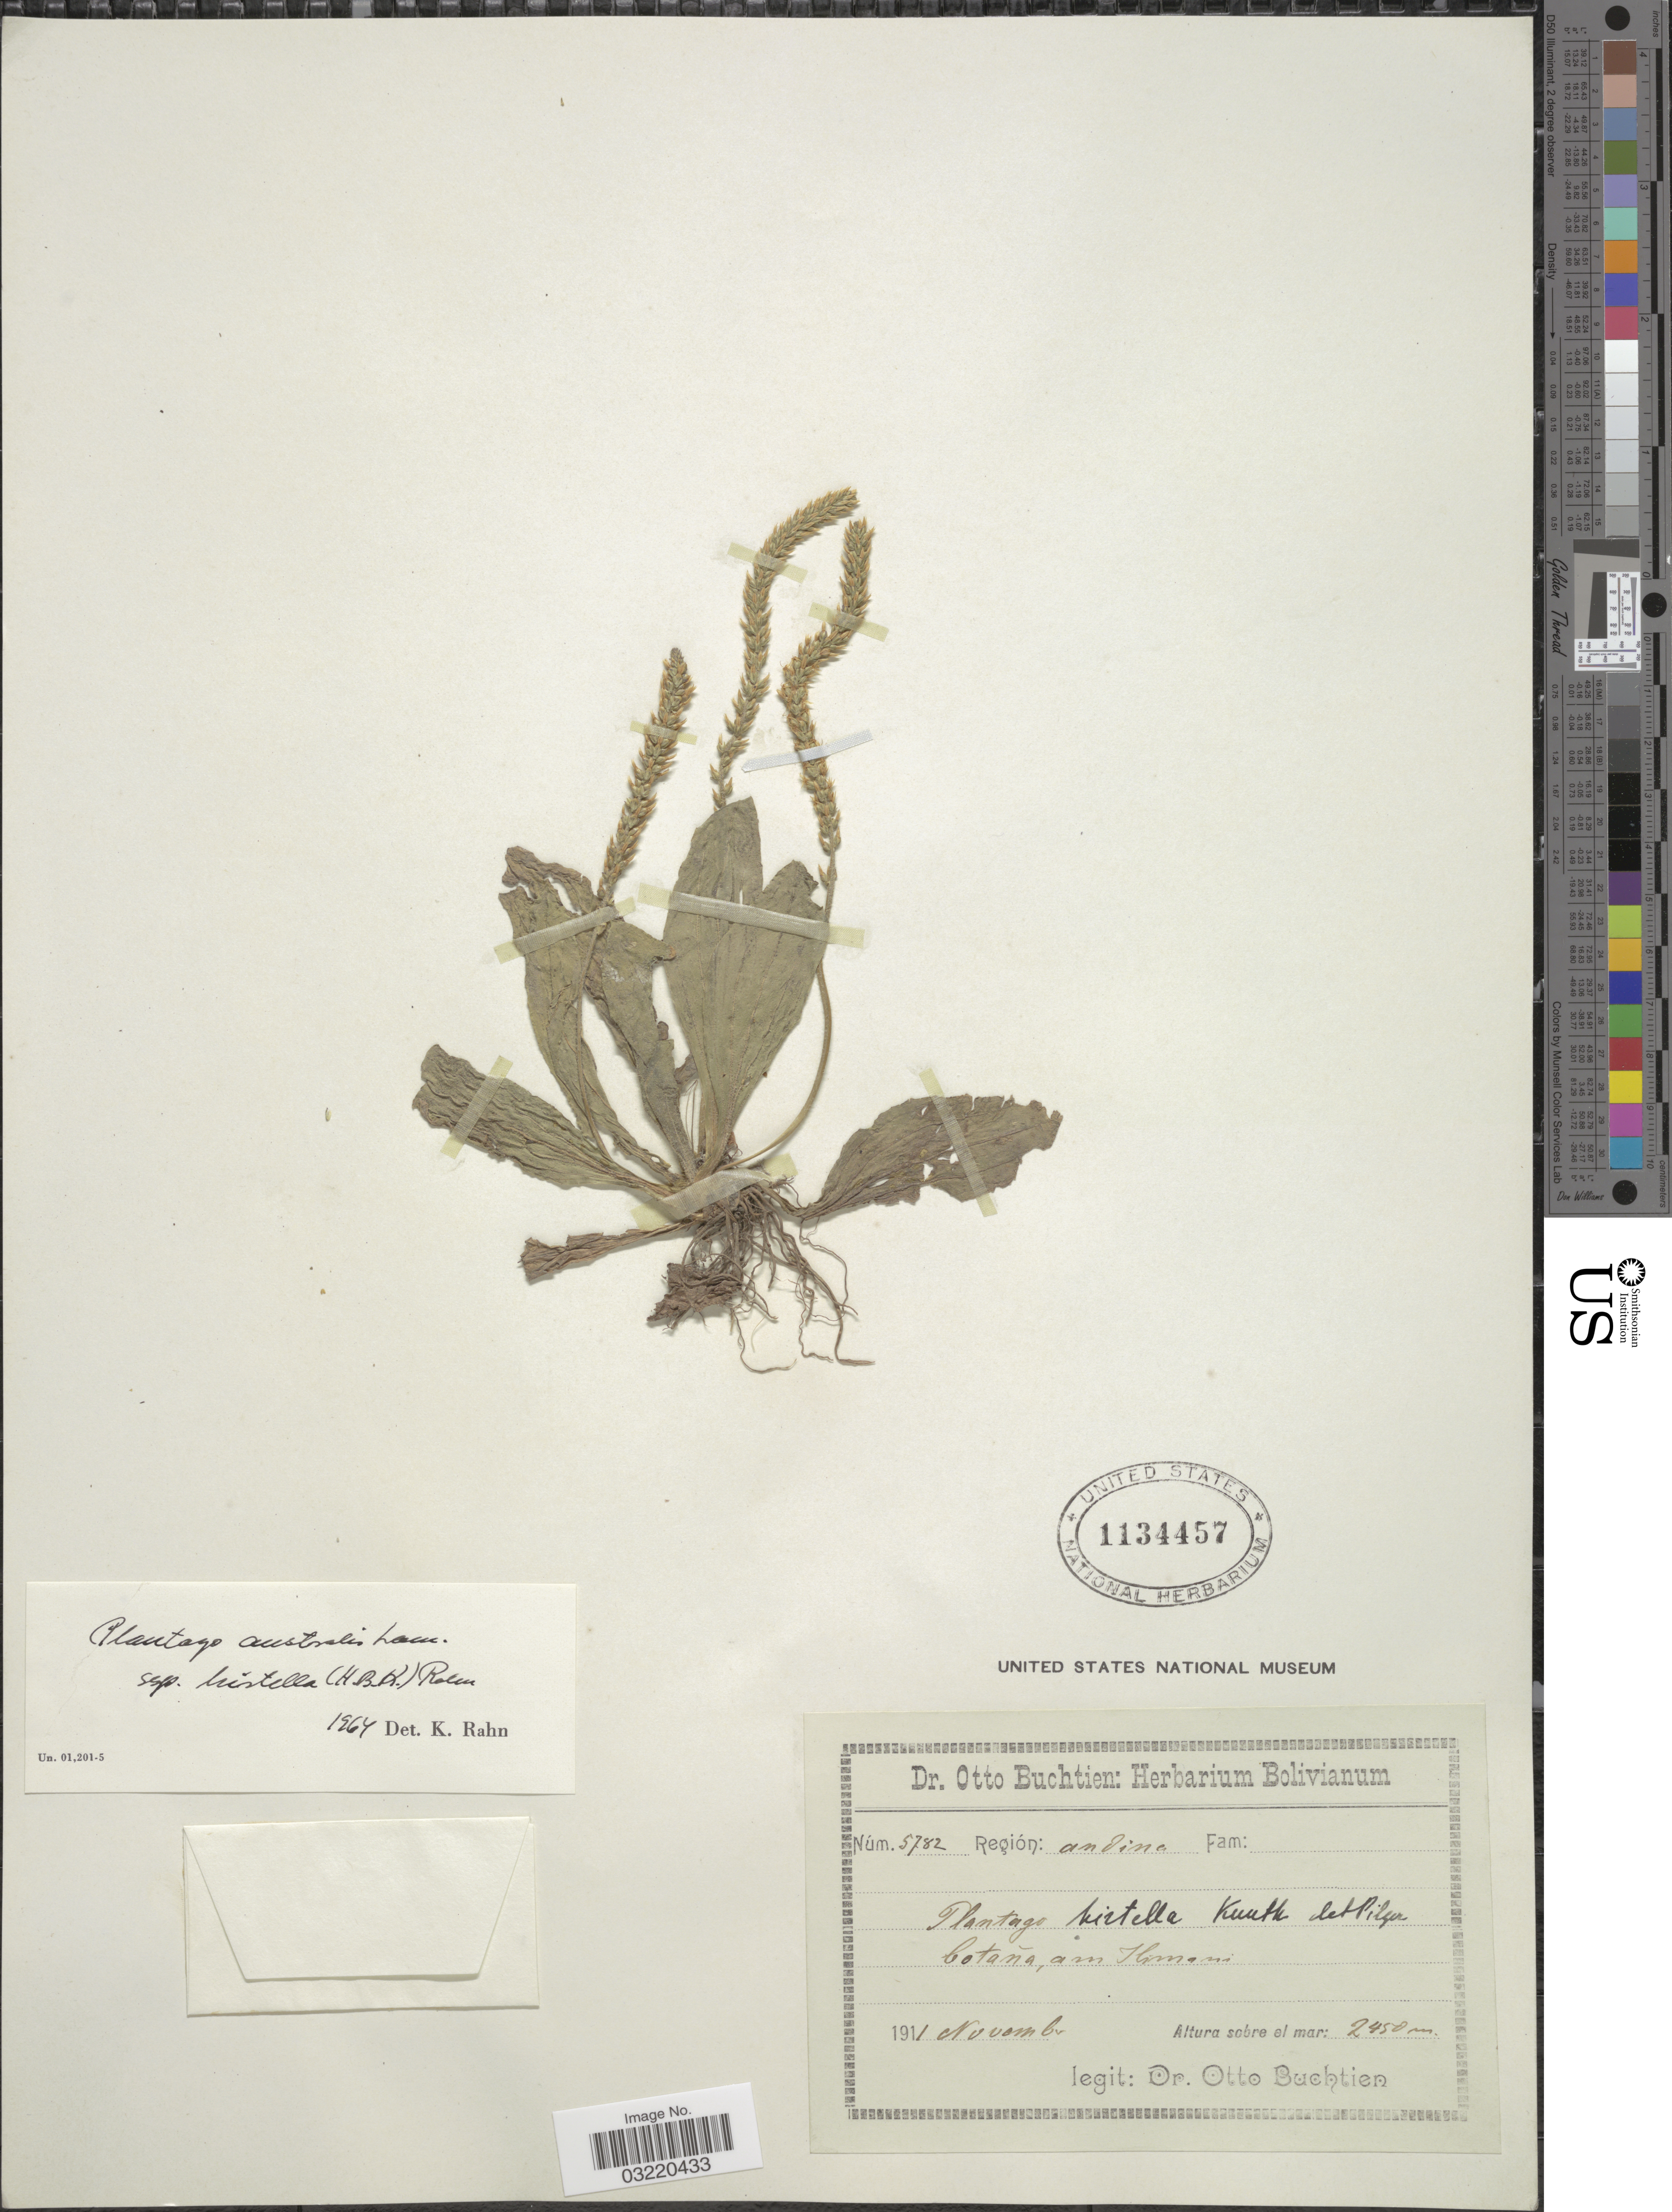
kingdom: Plantae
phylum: Tracheophyta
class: Magnoliopsida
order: Lamiales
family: Plantaginaceae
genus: Plantago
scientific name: Plantago australis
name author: Lam.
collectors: O. Buchtien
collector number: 5782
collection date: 1911-11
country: Bolivia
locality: Cotaña, am Ilimani.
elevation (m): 2450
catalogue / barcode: US 1134457